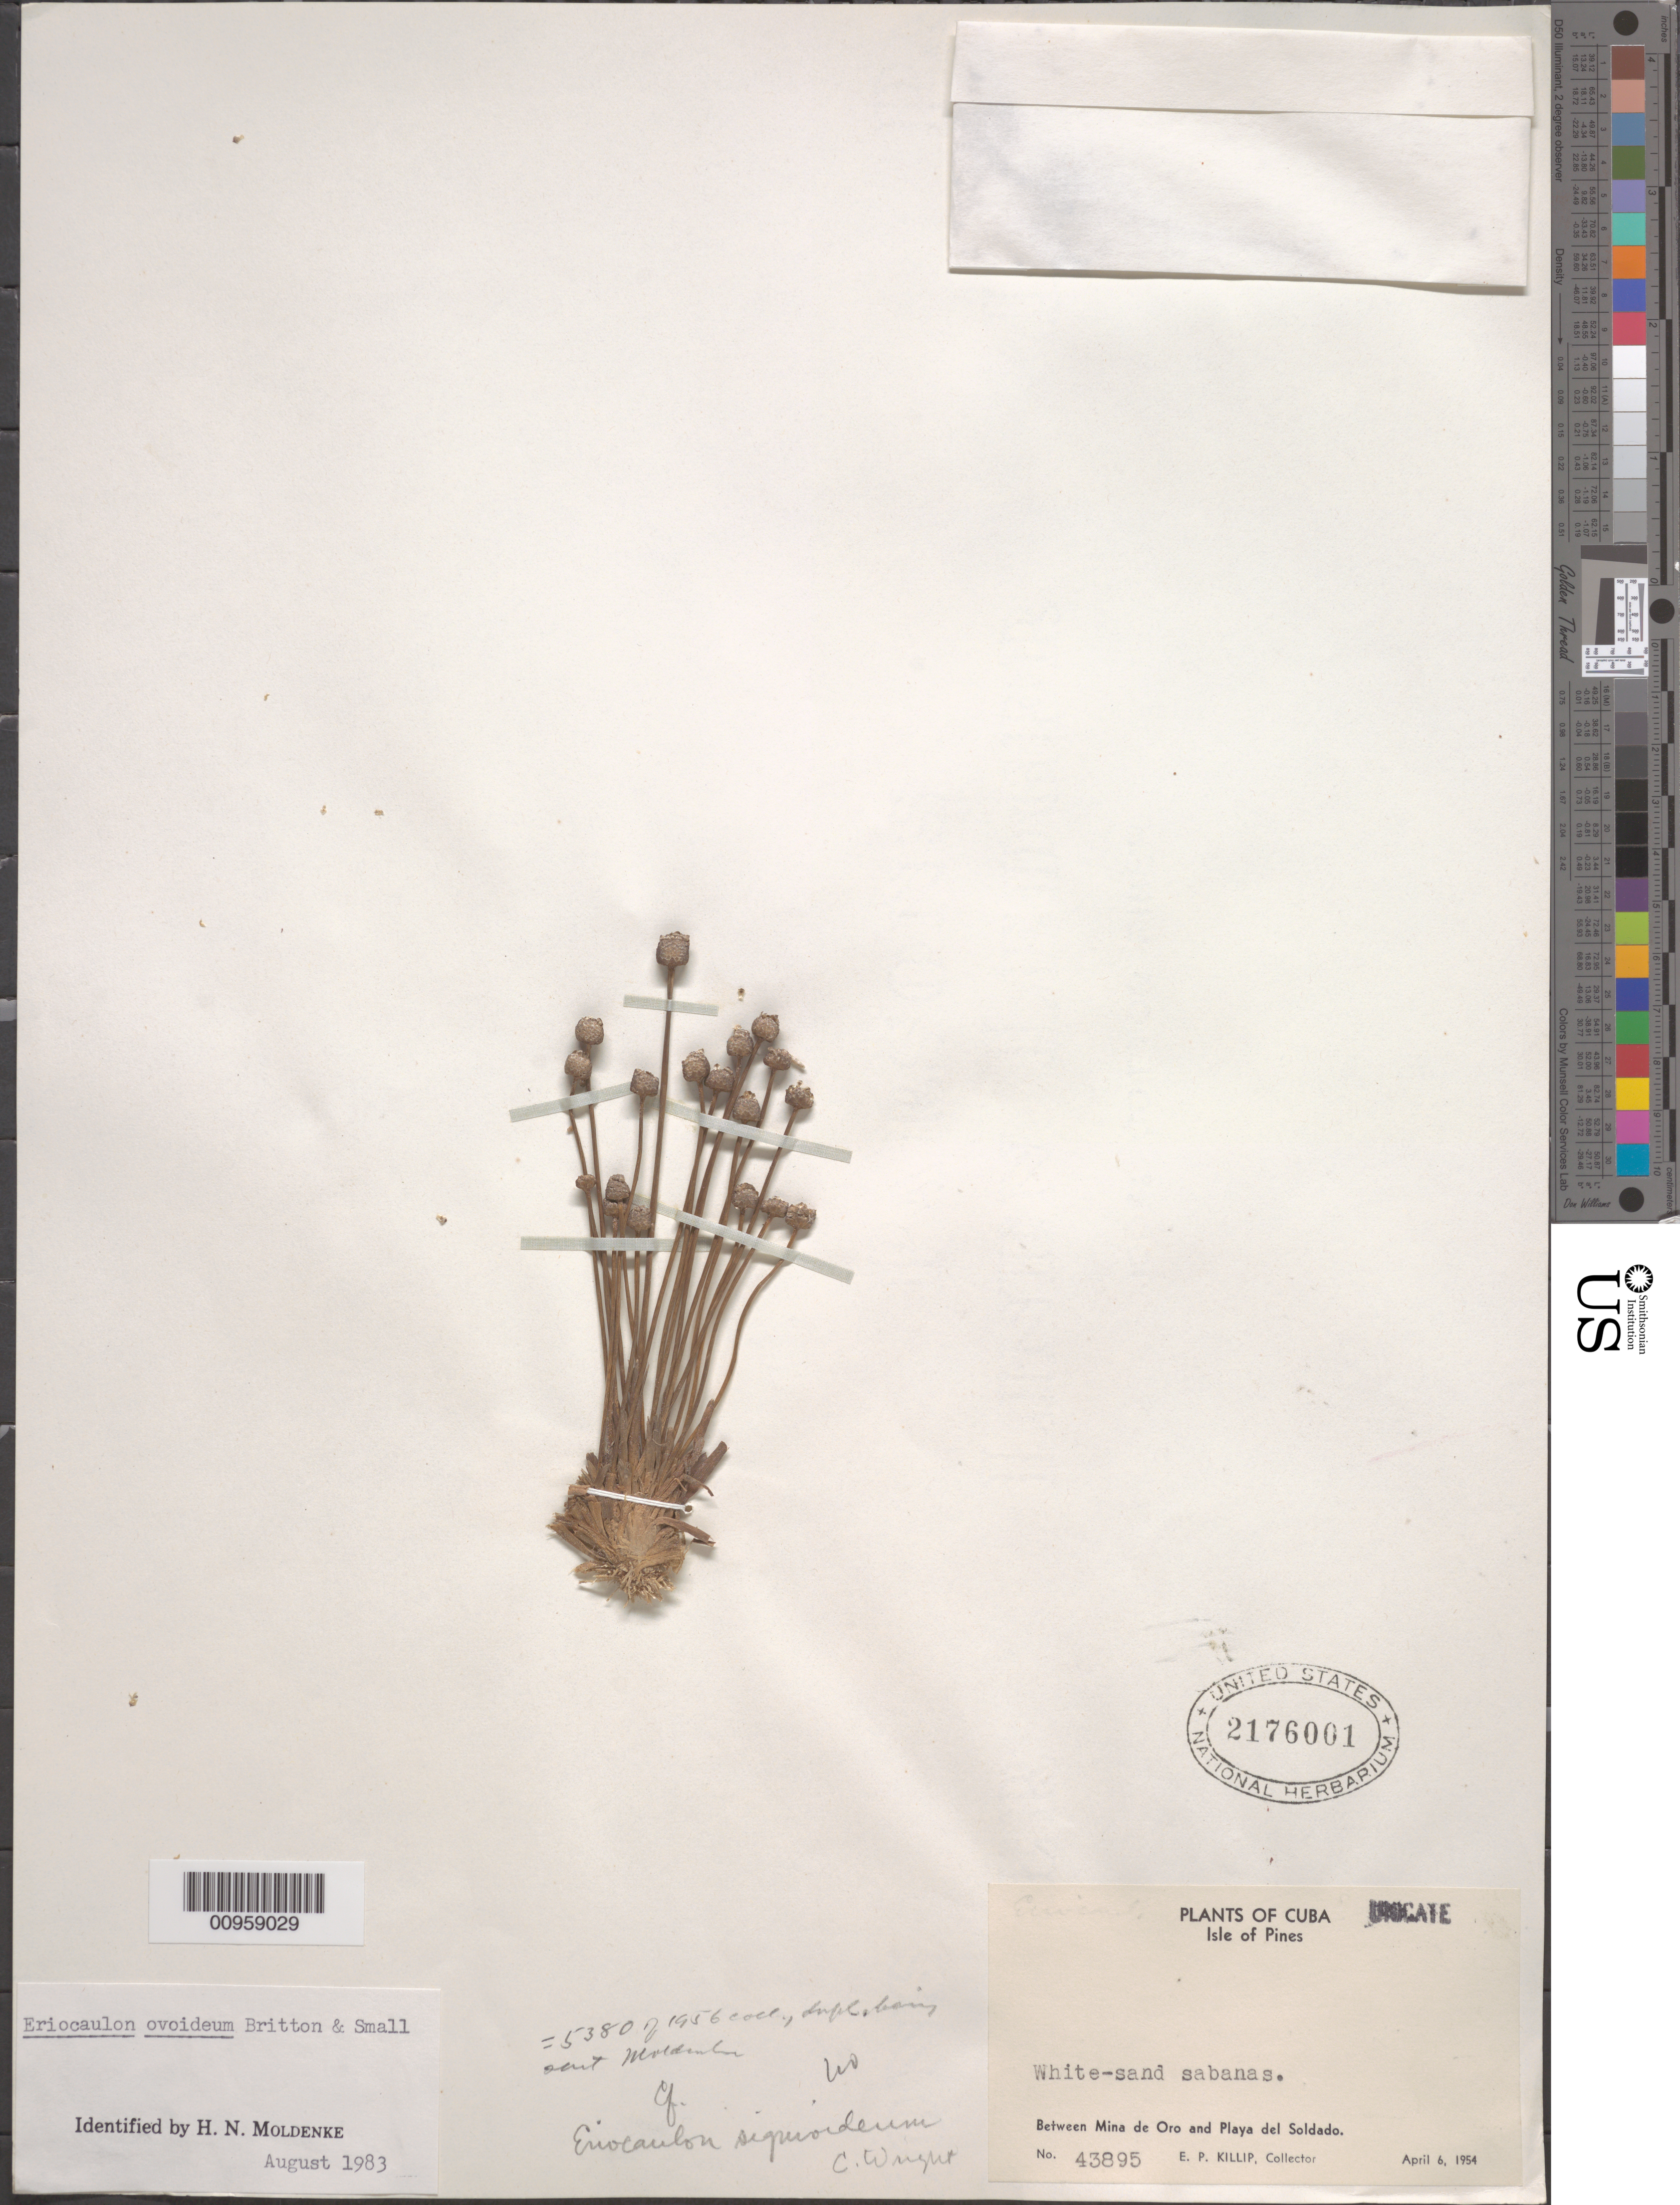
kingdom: Plantae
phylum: Tracheophyta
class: Liliopsida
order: Poales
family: Eriocaulaceae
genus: Eriocaulon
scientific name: Eriocaulon ovoideum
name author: Britton & Small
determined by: Moldenke, H. N.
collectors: E. P. Killip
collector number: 43895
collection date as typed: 06 Apr 1954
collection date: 1954-04-06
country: Cuba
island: Isla de la Juventud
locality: Isle of Pines, between Mina de Oro and Playa del Soldado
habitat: white-sand savannas.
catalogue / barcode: US 2176001